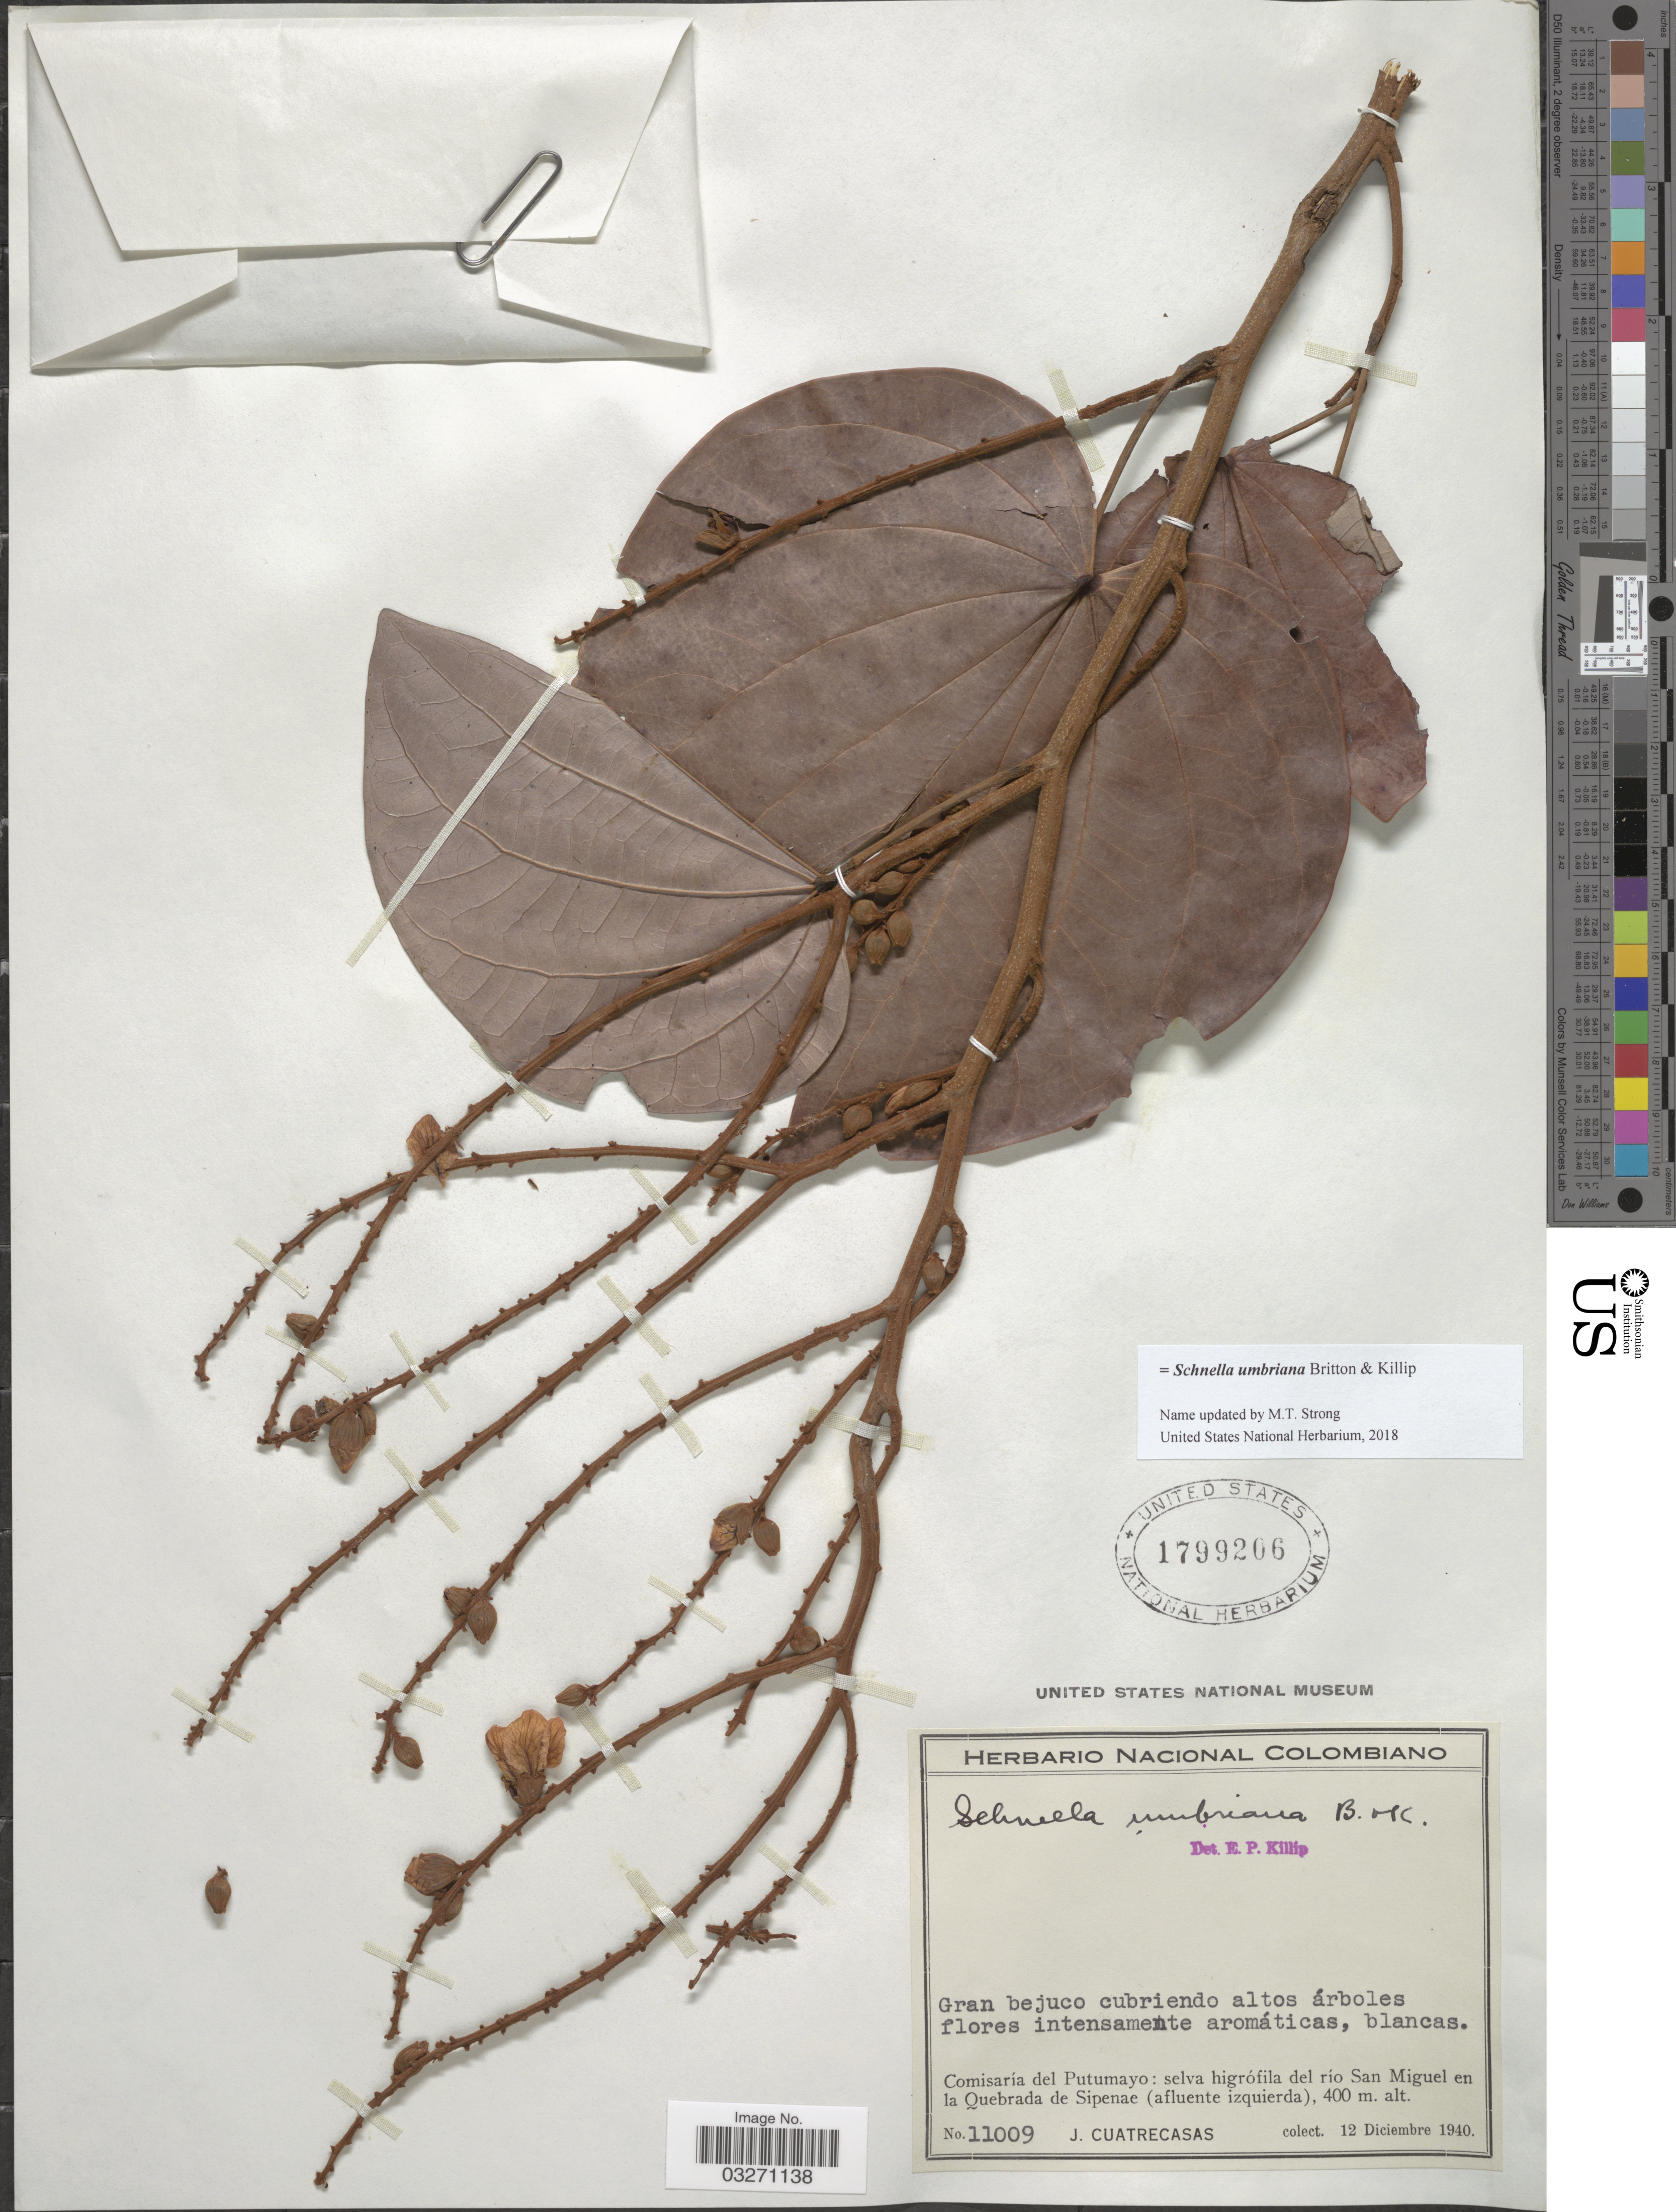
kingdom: Plantae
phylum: Tracheophyta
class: Magnoliopsida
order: Fabales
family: Fabaceae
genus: Schnella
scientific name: Schnella umbriana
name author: Britton & Killip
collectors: J. Cuatrecasas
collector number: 11009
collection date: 1940-12-12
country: Colombia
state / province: Putumayo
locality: Comisaría del Putumayo: selva higrófila del río San Miguel en la Quebrada de Sipenae (afluente izquierda).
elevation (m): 400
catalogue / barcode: US 1799206